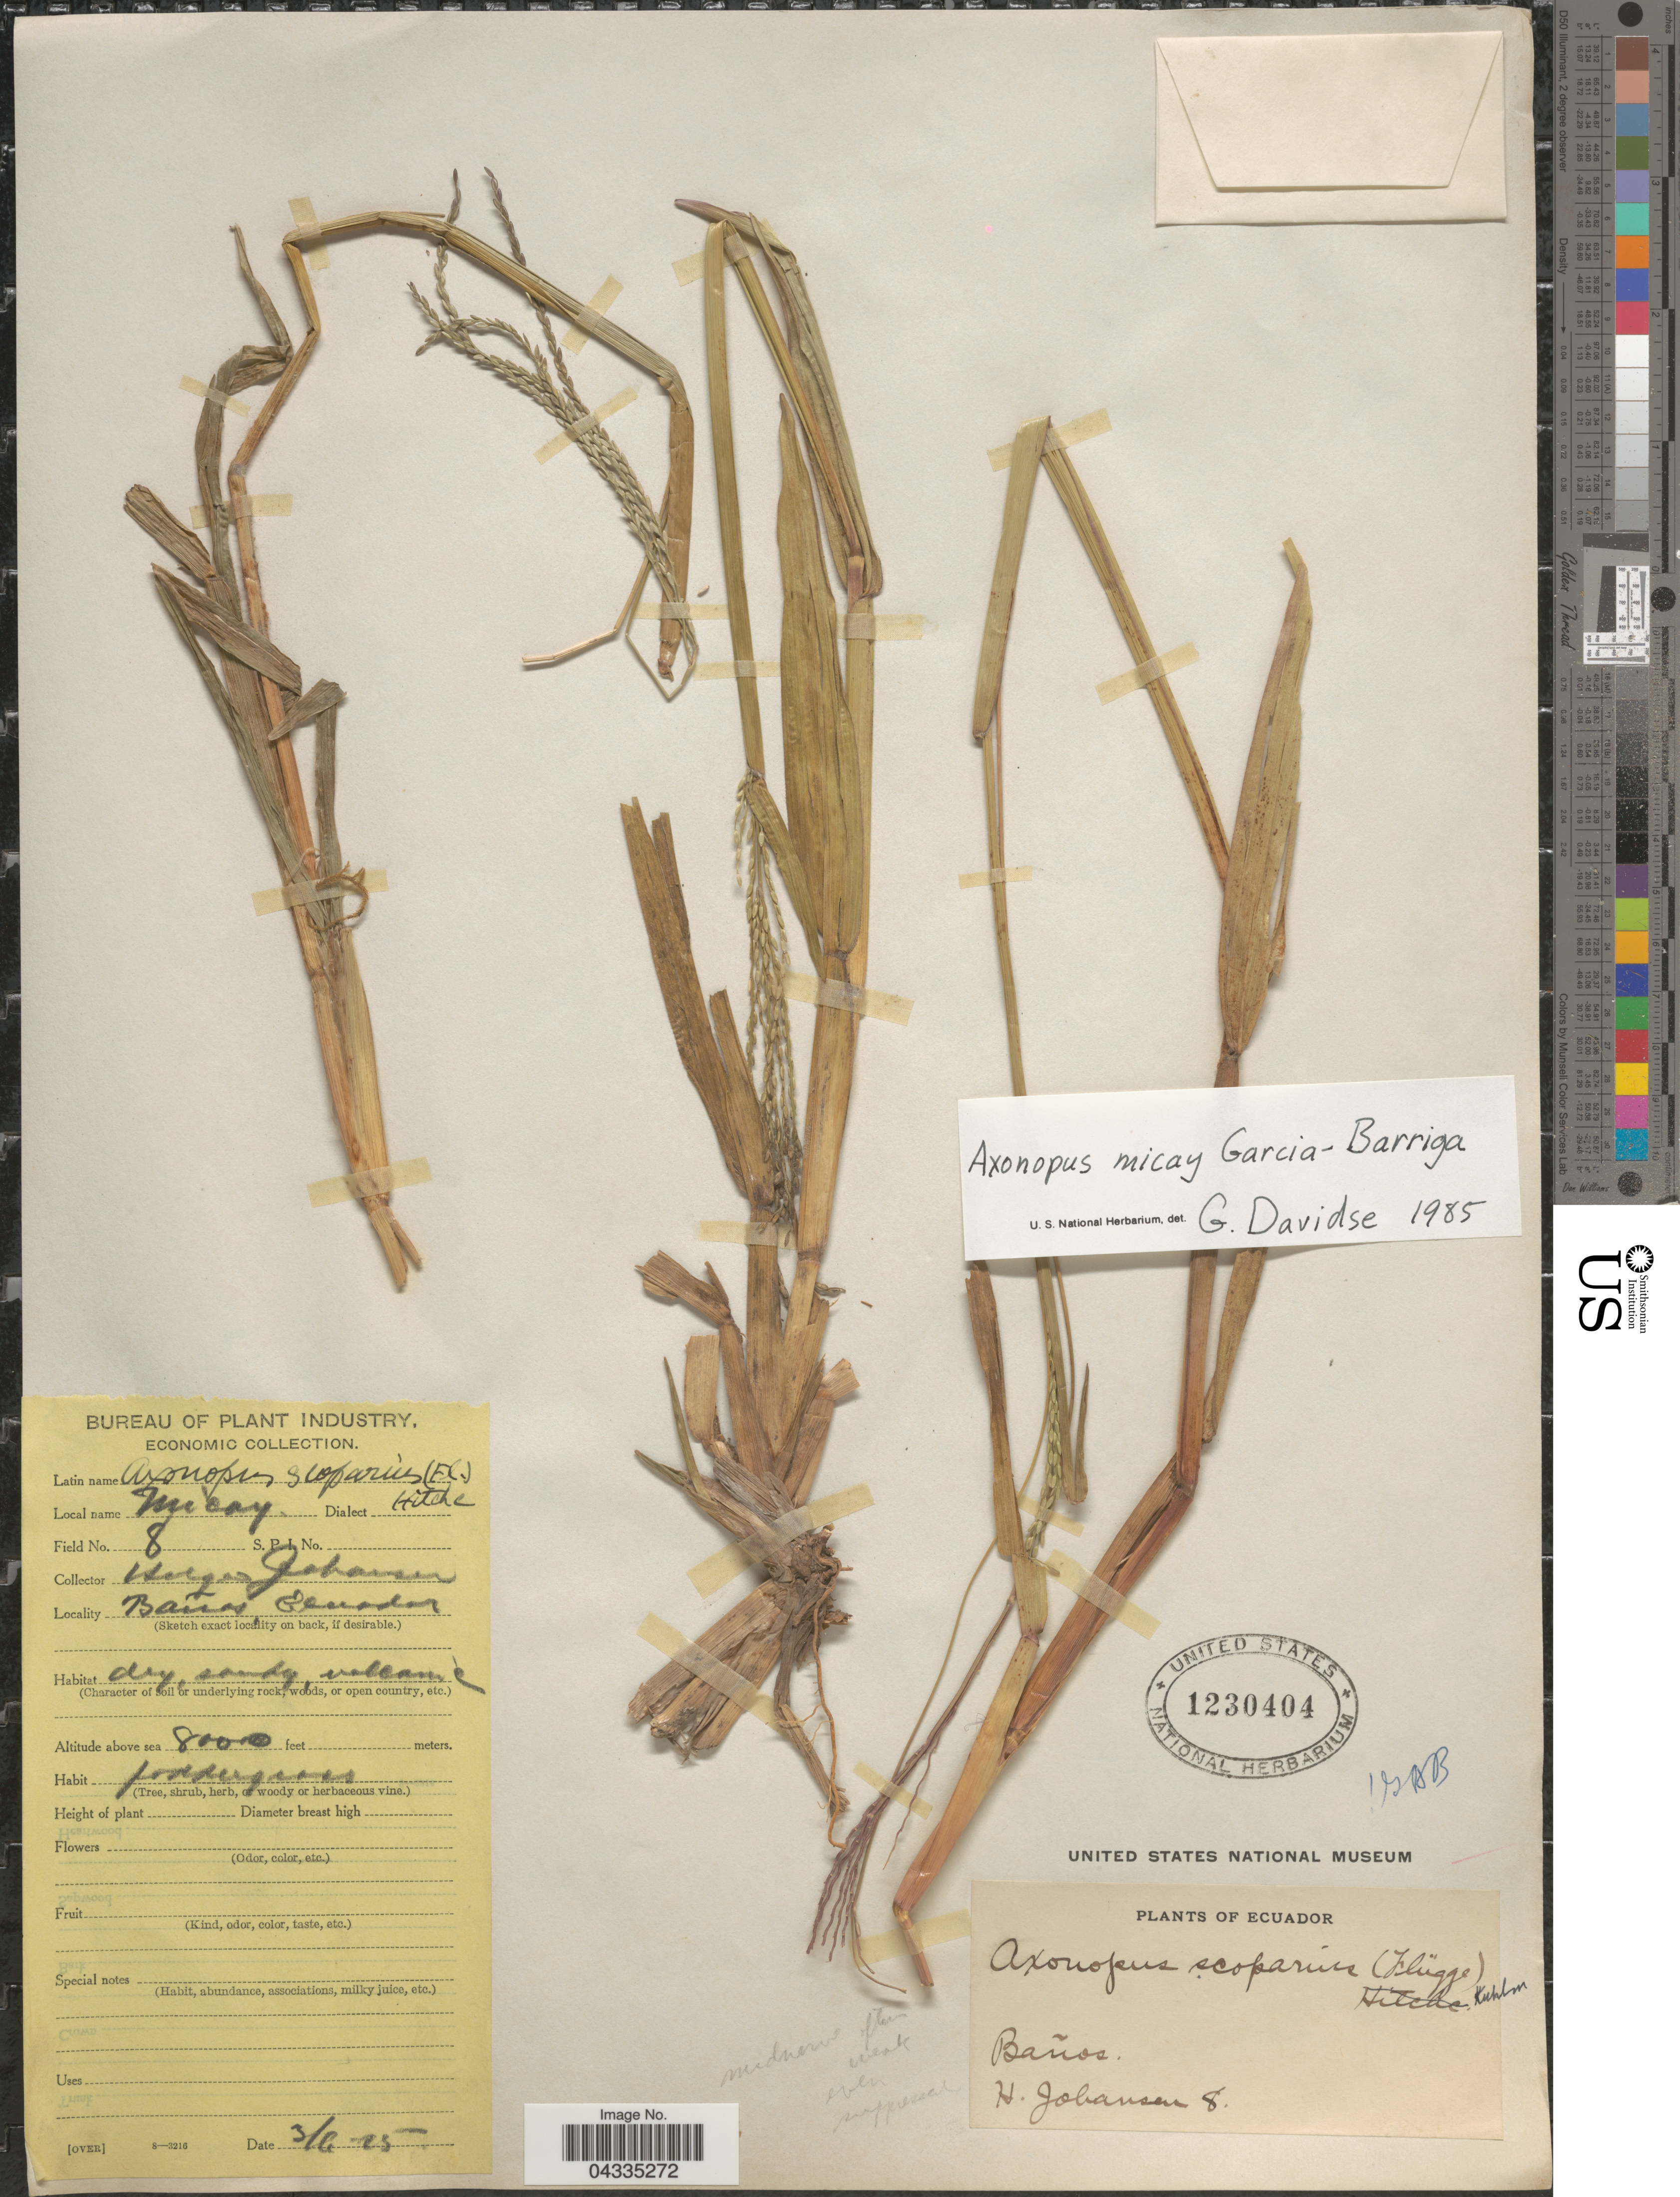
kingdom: Plantae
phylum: Tracheophyta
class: Liliopsida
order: Poales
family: Poaceae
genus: Axonopus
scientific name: Axonopus scoparius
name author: (Flüggé) Kuhlm.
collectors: H. Johansen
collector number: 8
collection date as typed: Transcribed d/m/y: 3/6/25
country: Ecuador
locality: Baños.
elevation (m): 2438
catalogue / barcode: US 1230404